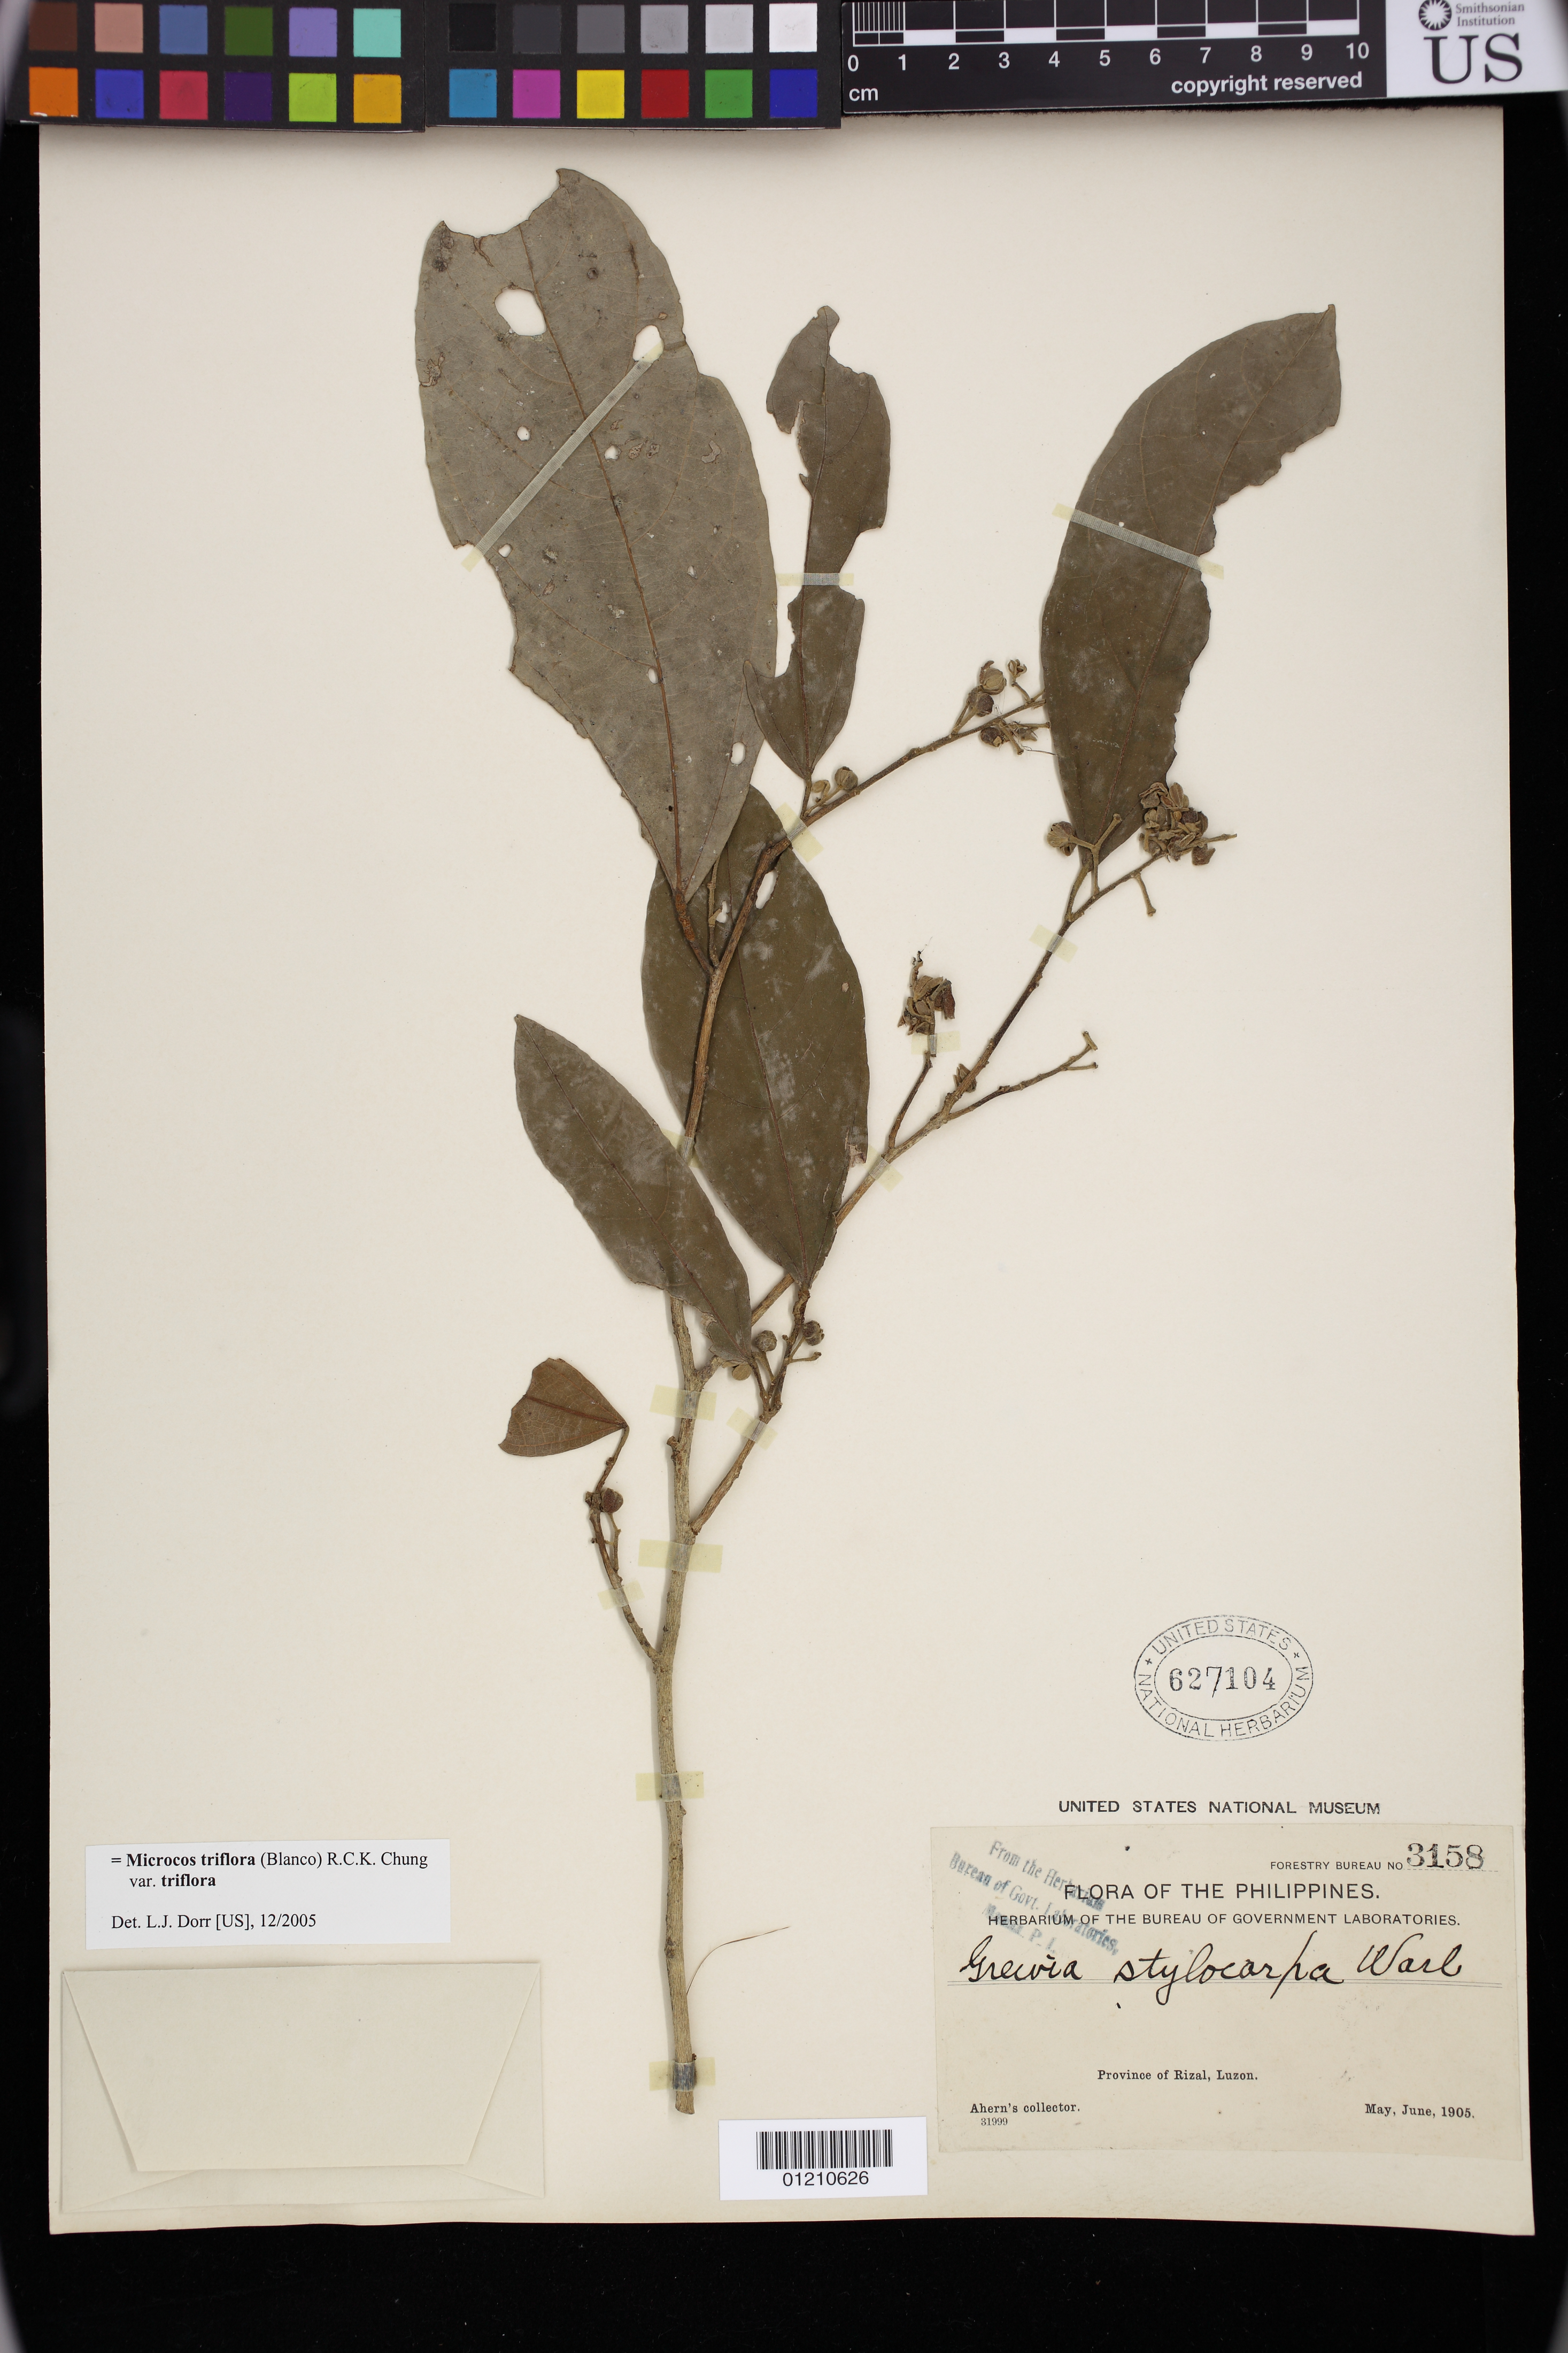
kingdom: Plantae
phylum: Tracheophyta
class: Magnoliopsida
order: Malvales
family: Malvaceae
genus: Microcos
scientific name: Microcos triflora var. triflora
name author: (Blanco) R.C.K. Chung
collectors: -. Ahern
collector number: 31999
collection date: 1905-05/1905-06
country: Philippines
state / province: Calabarzon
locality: Rizal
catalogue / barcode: US 627104